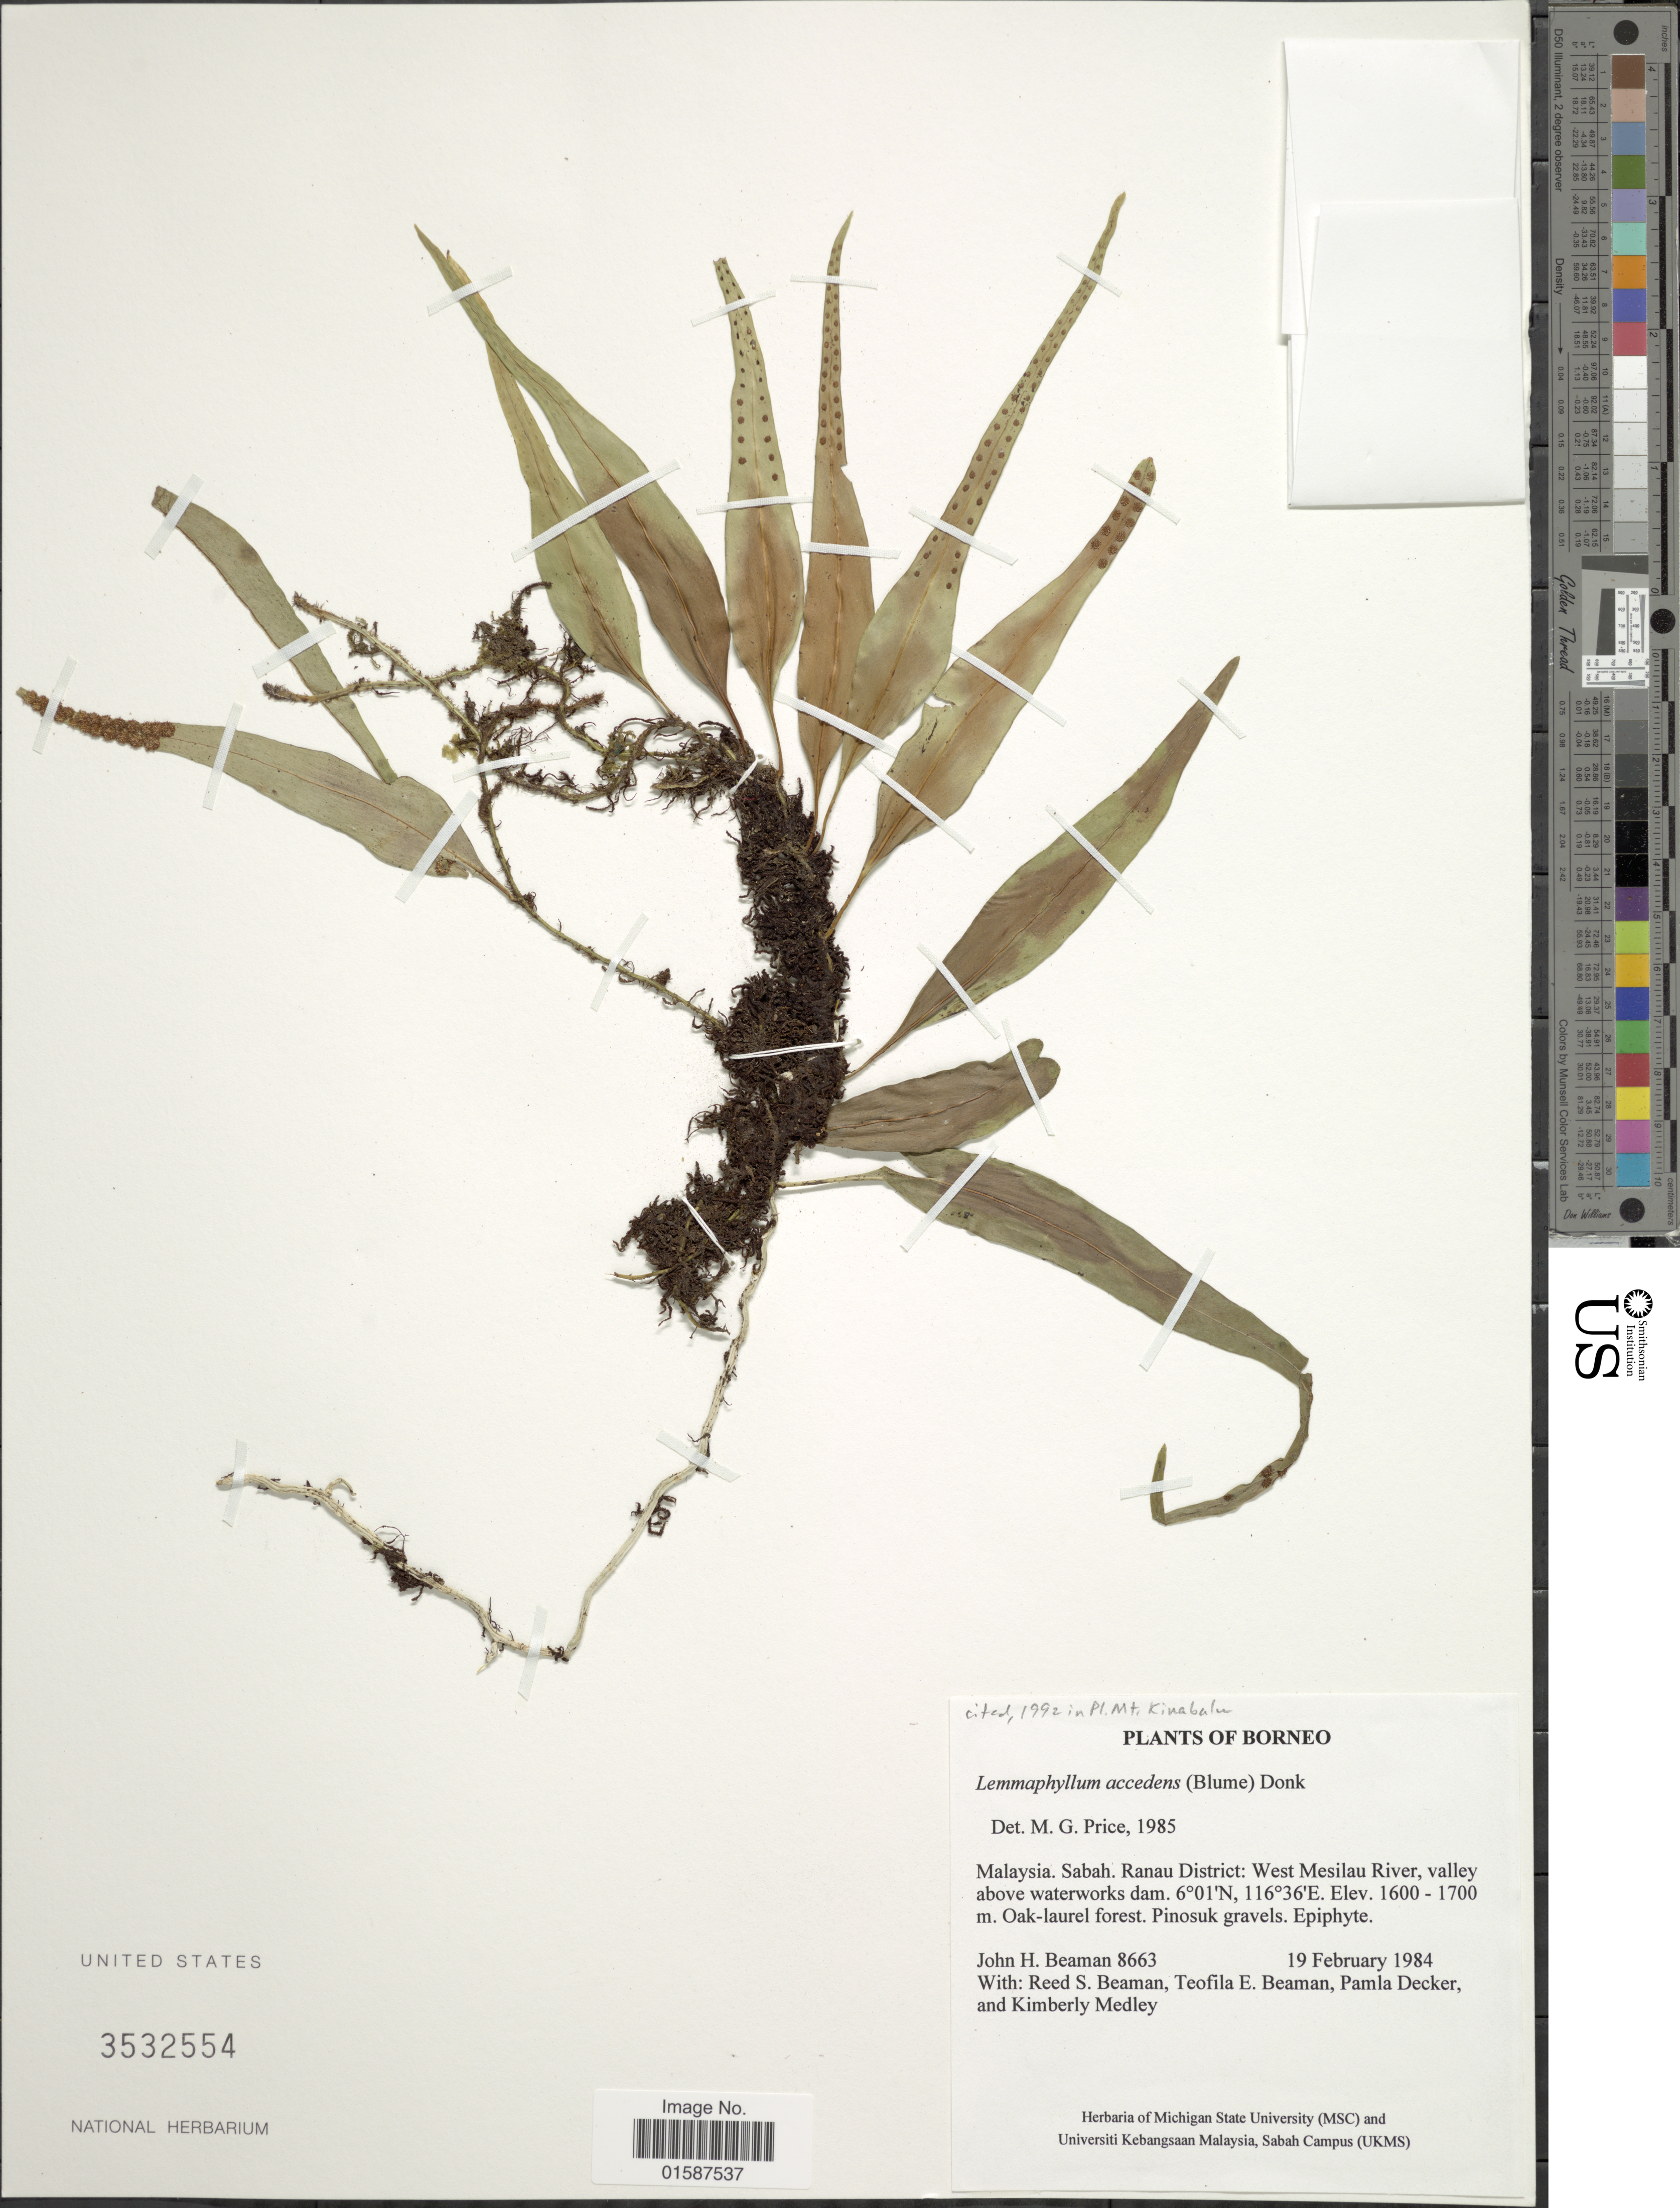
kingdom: Plantae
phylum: Tracheophyta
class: Polypodiopsida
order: Polypodiales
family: Polypodiaceae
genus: Lemmaphyllum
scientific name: Lemmaphyllum accedens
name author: (Blume) Donk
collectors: J. H. Beaman, R. S. Beaman, T. E. Beaman, P. Decker & K. Medley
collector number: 8663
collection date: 1984-02-19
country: Malaysia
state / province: Sabah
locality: Borneo, Malaysia, Sabah, Ranau District: West Mesilau River, valley above waterworks dam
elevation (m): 1600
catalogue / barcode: US 3532554